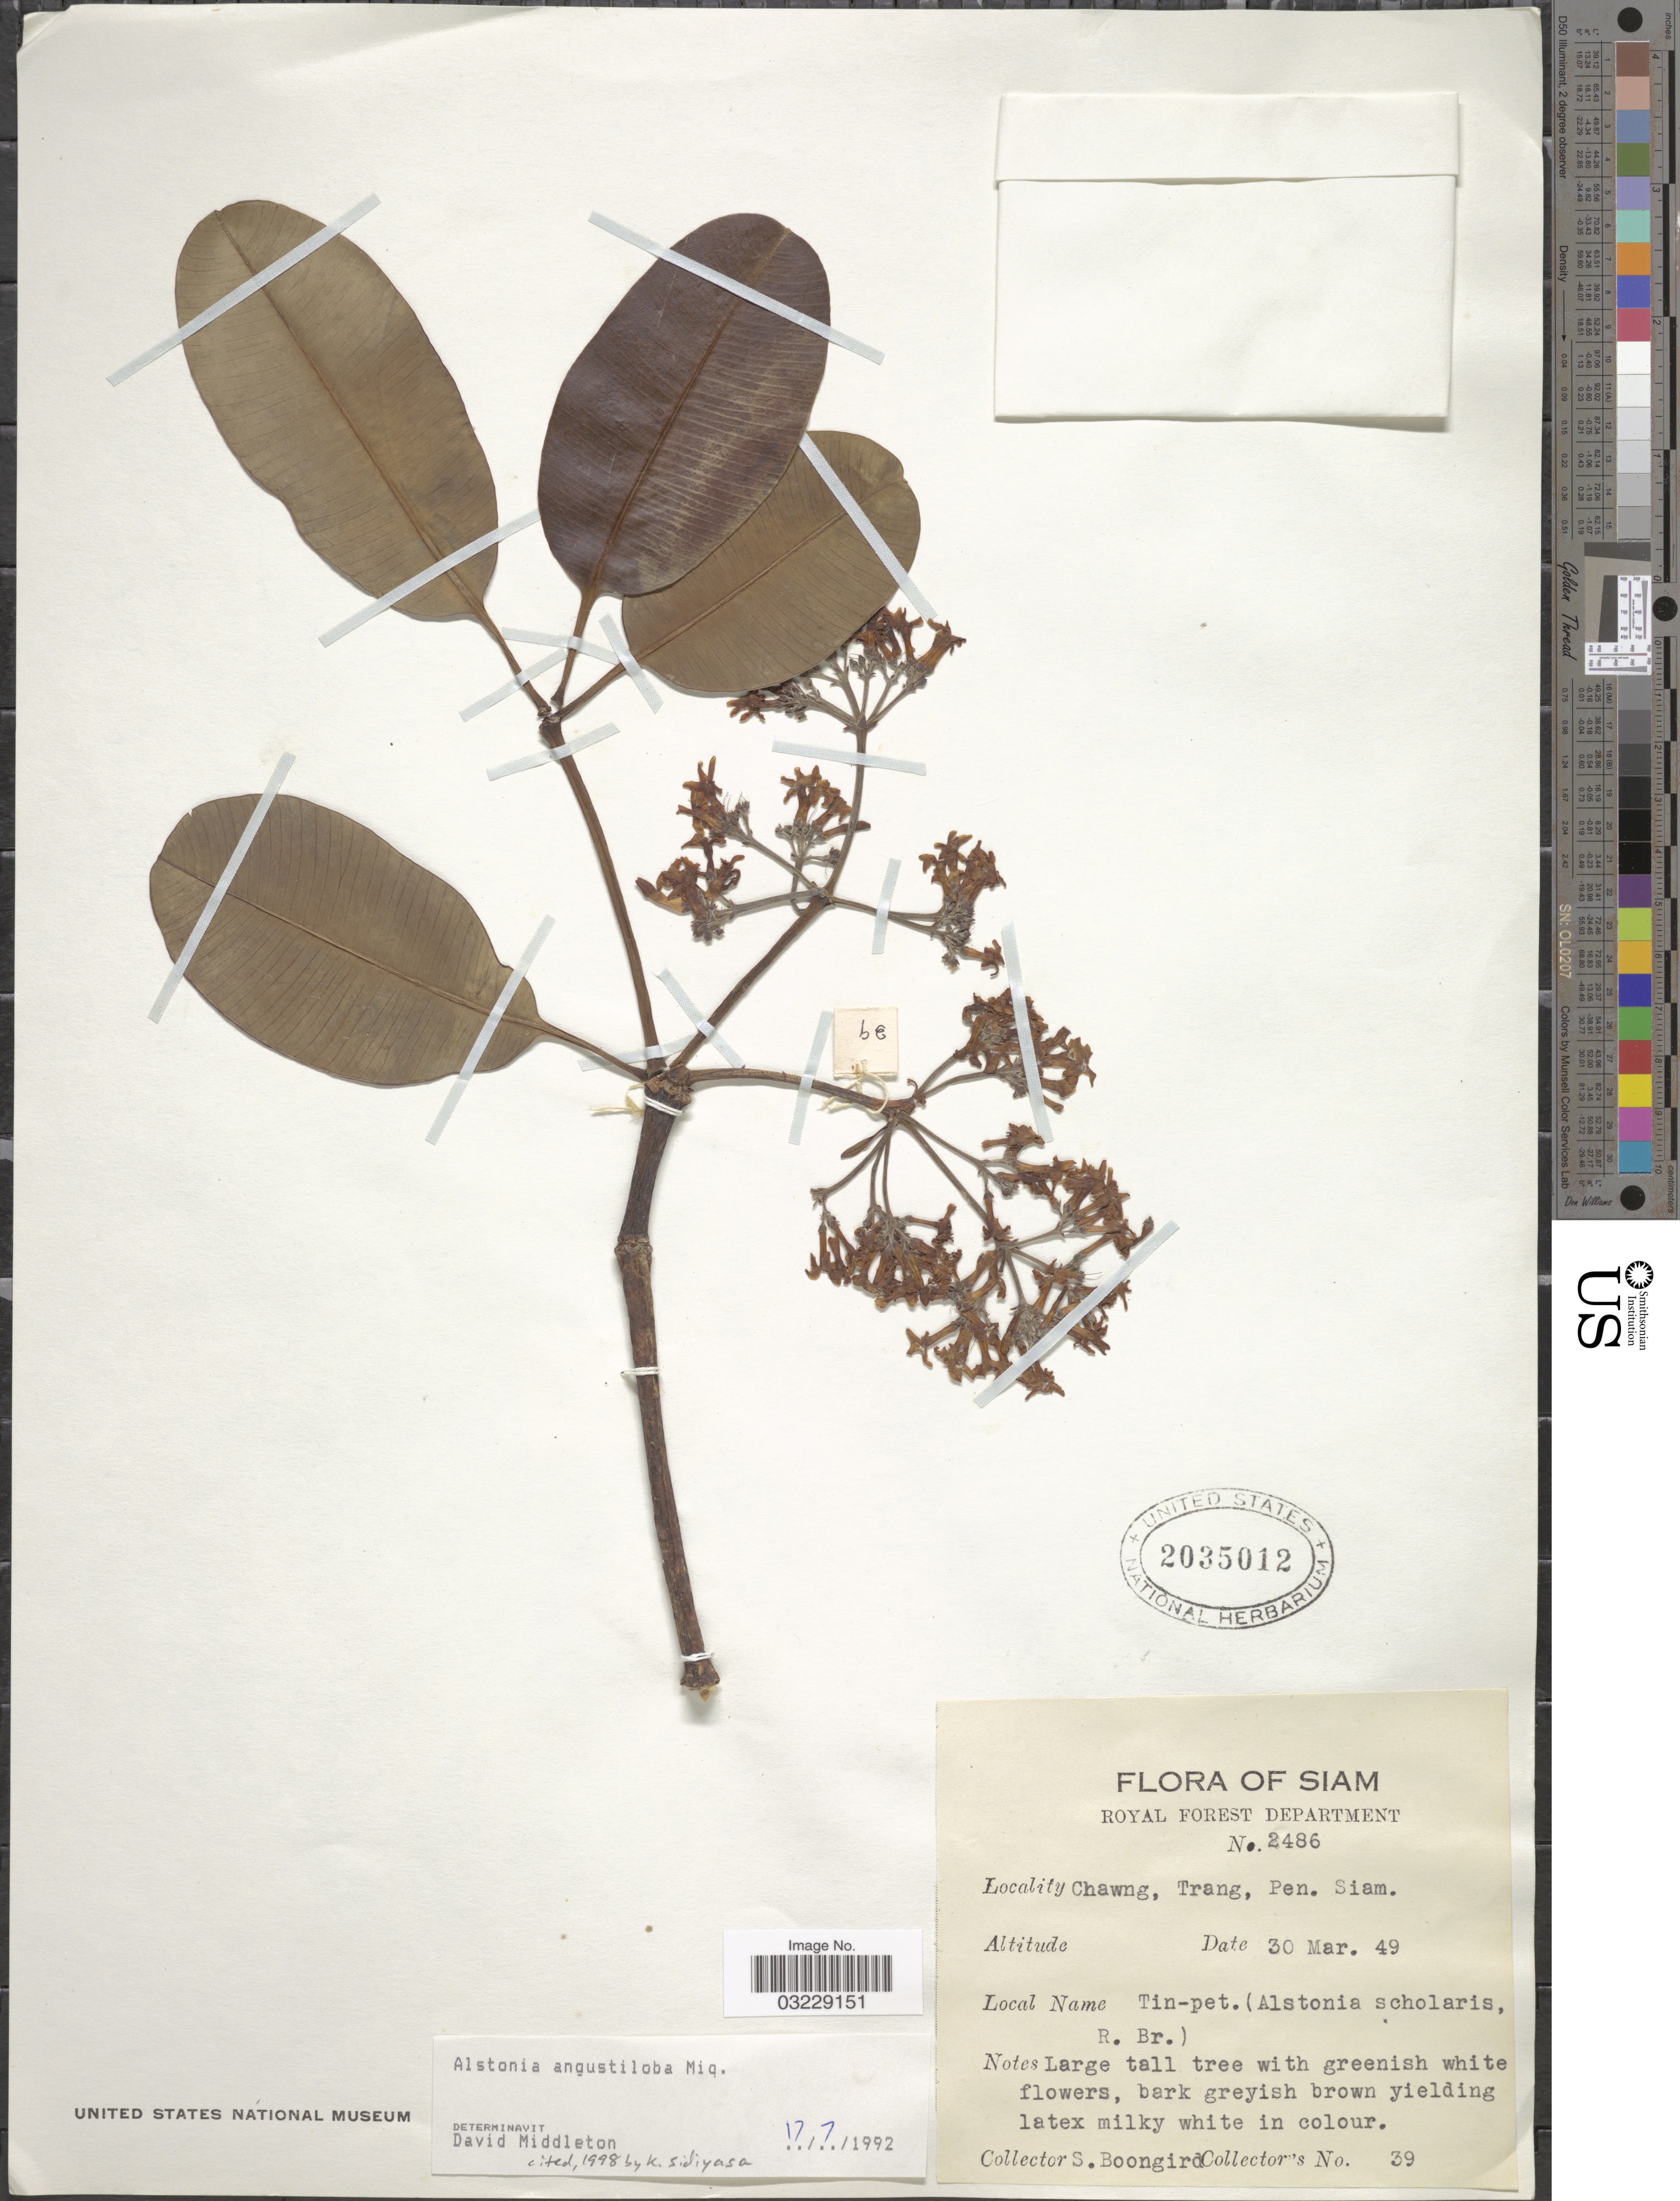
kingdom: Plantae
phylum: Tracheophyta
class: Magnoliopsida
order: Gentianales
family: Apocynaceae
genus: Alstonia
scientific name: Alstonia angustiloba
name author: Miq.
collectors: S. Boongird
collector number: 39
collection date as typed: Transcribed d/m/y: 30/3/49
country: Thailand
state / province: Trang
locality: Siam. Chawng, Pen. Siam.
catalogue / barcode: US 2035012